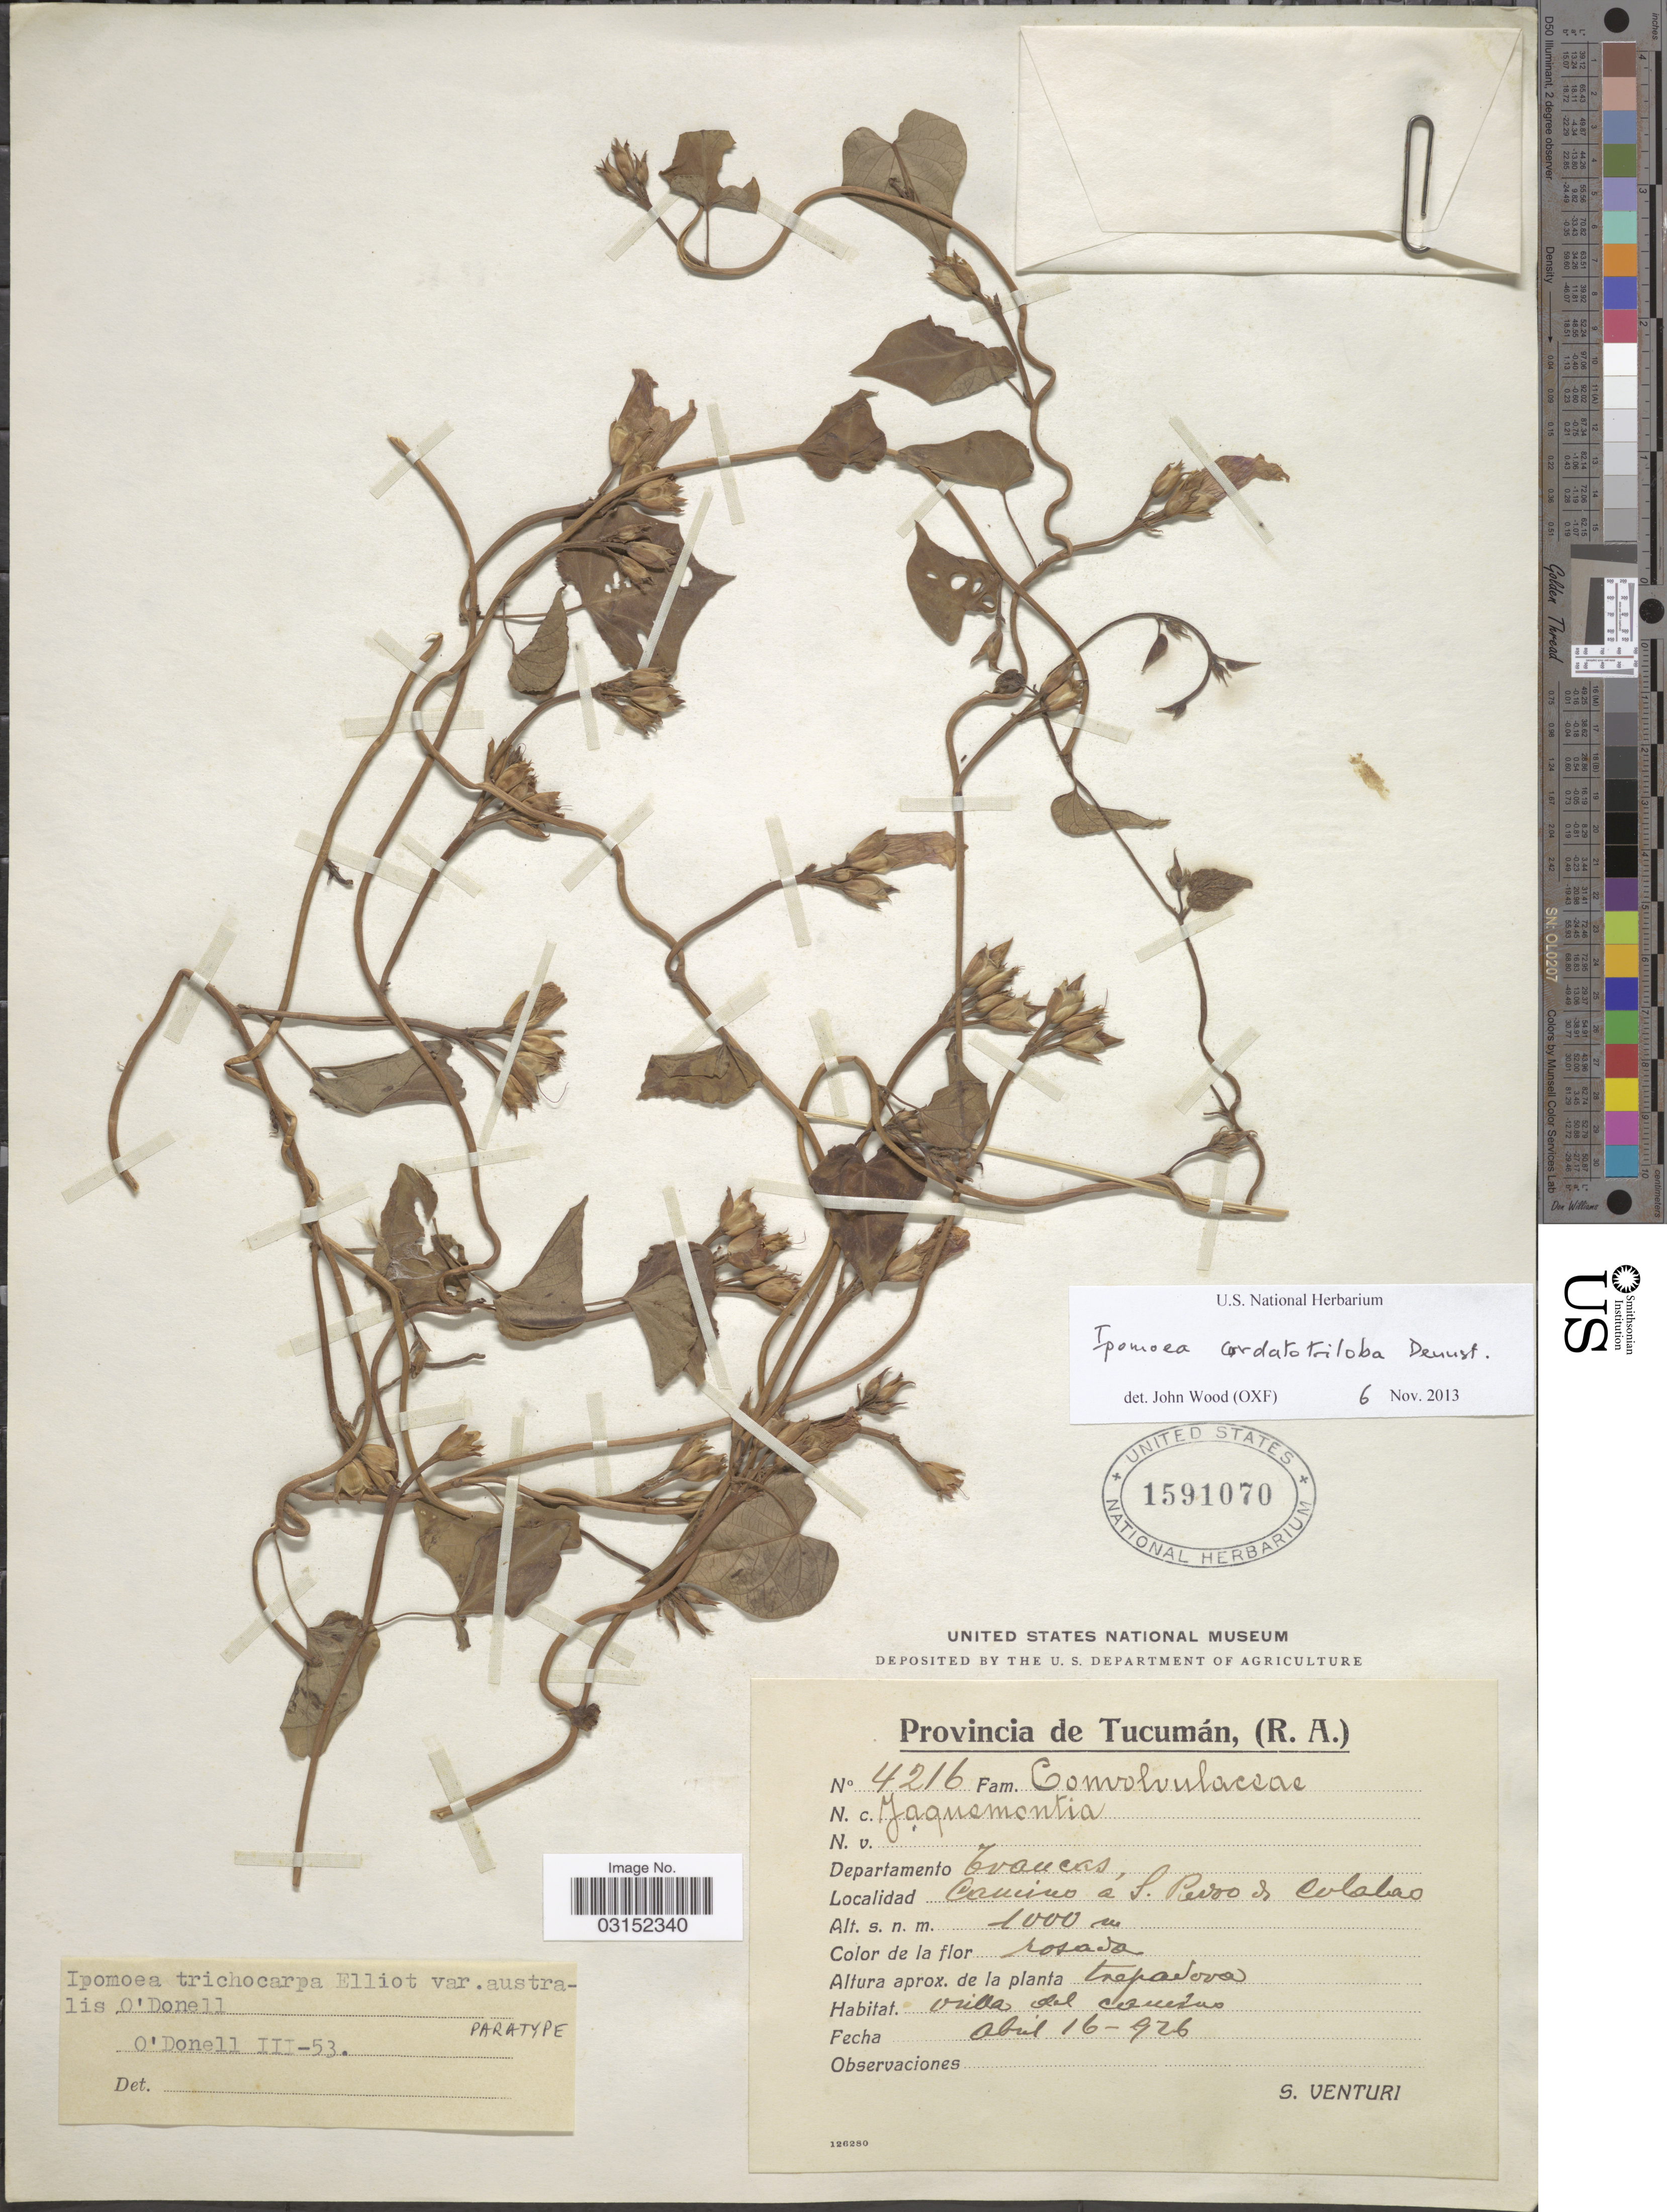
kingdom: Plantae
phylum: Tracheophyta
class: Magnoliopsida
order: Solanales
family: Convolvulaceae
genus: Ipomoea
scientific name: Ipomoea cordatotriloba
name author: Dennst.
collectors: S. Venturi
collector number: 4216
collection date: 1926-04-16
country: Argentina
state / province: Tucuman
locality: Provincia de Tucumán, (R.A.) Departamento Trancas, Camino á S. Pedro de Colalao.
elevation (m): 1000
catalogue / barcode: US 1591070